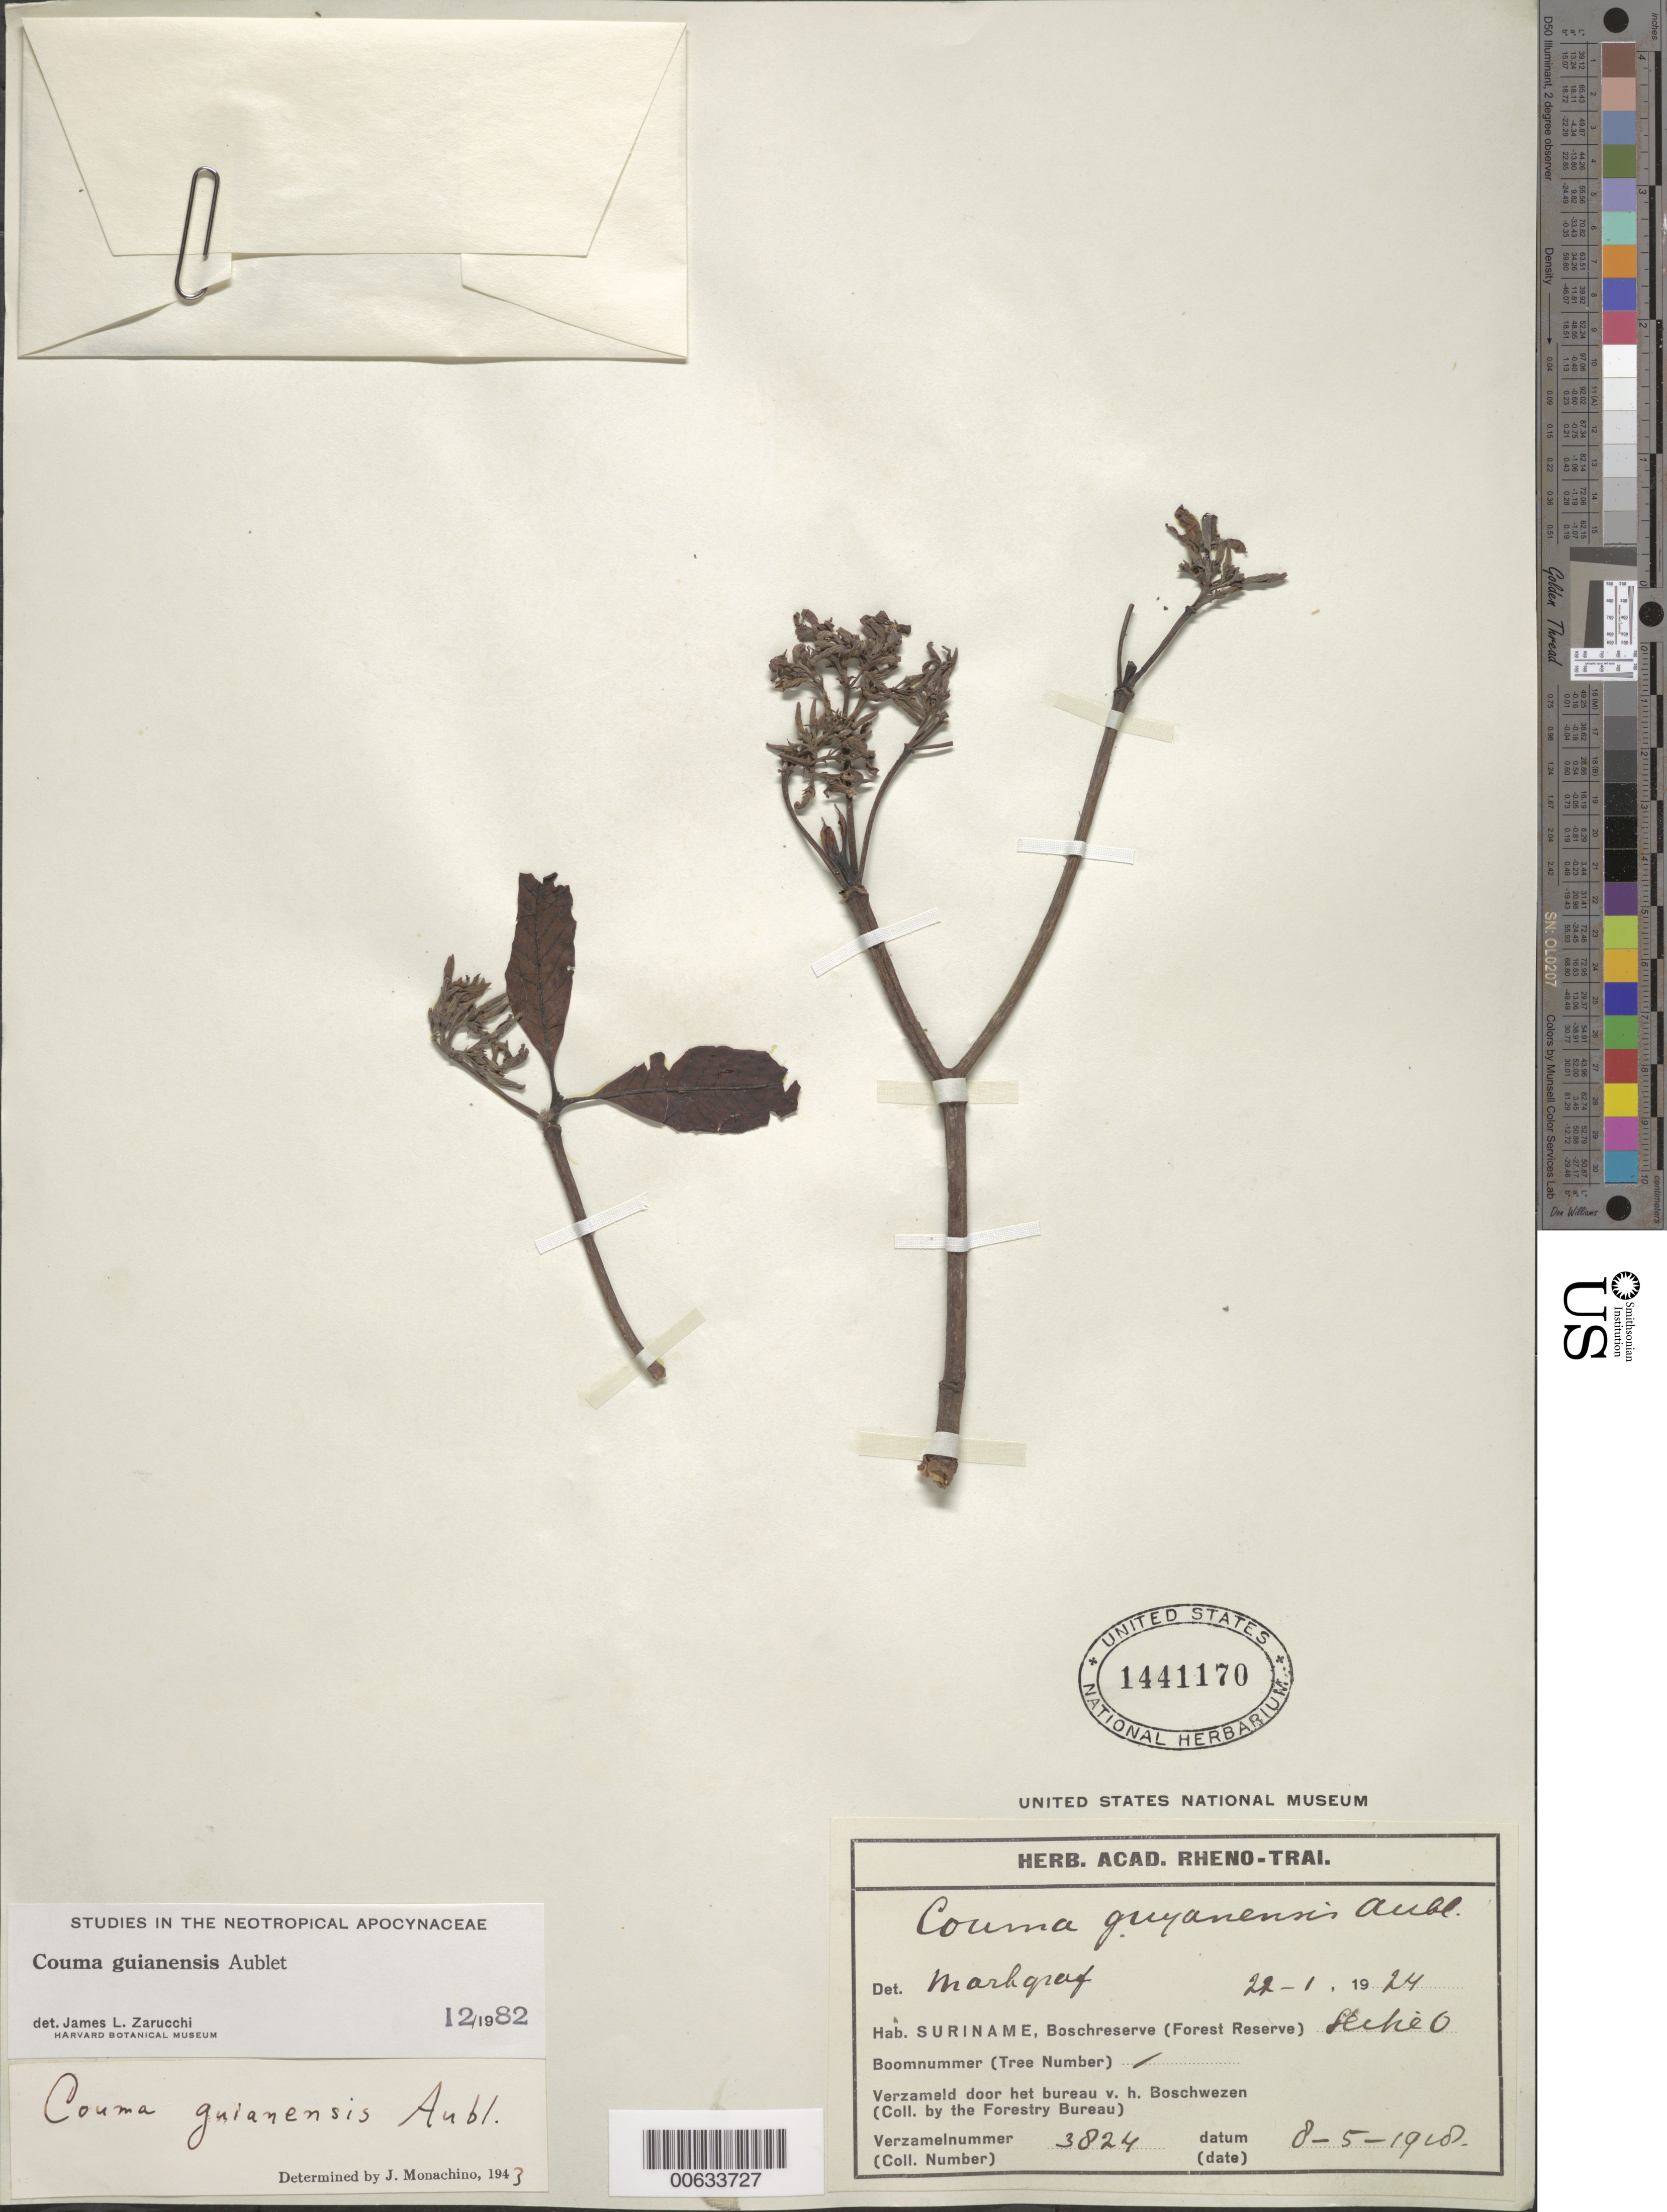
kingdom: Plantae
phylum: Tracheophyta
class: Magnoliopsida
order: Gentianales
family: Apocynaceae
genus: Couma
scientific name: Couma guianensis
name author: Aubl.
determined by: Zarucchi, J. L.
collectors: Forestry Bureau-Surinam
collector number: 3824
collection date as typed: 8-May-28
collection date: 1928-05-08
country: Suriname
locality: Sectie O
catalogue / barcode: US 1441170